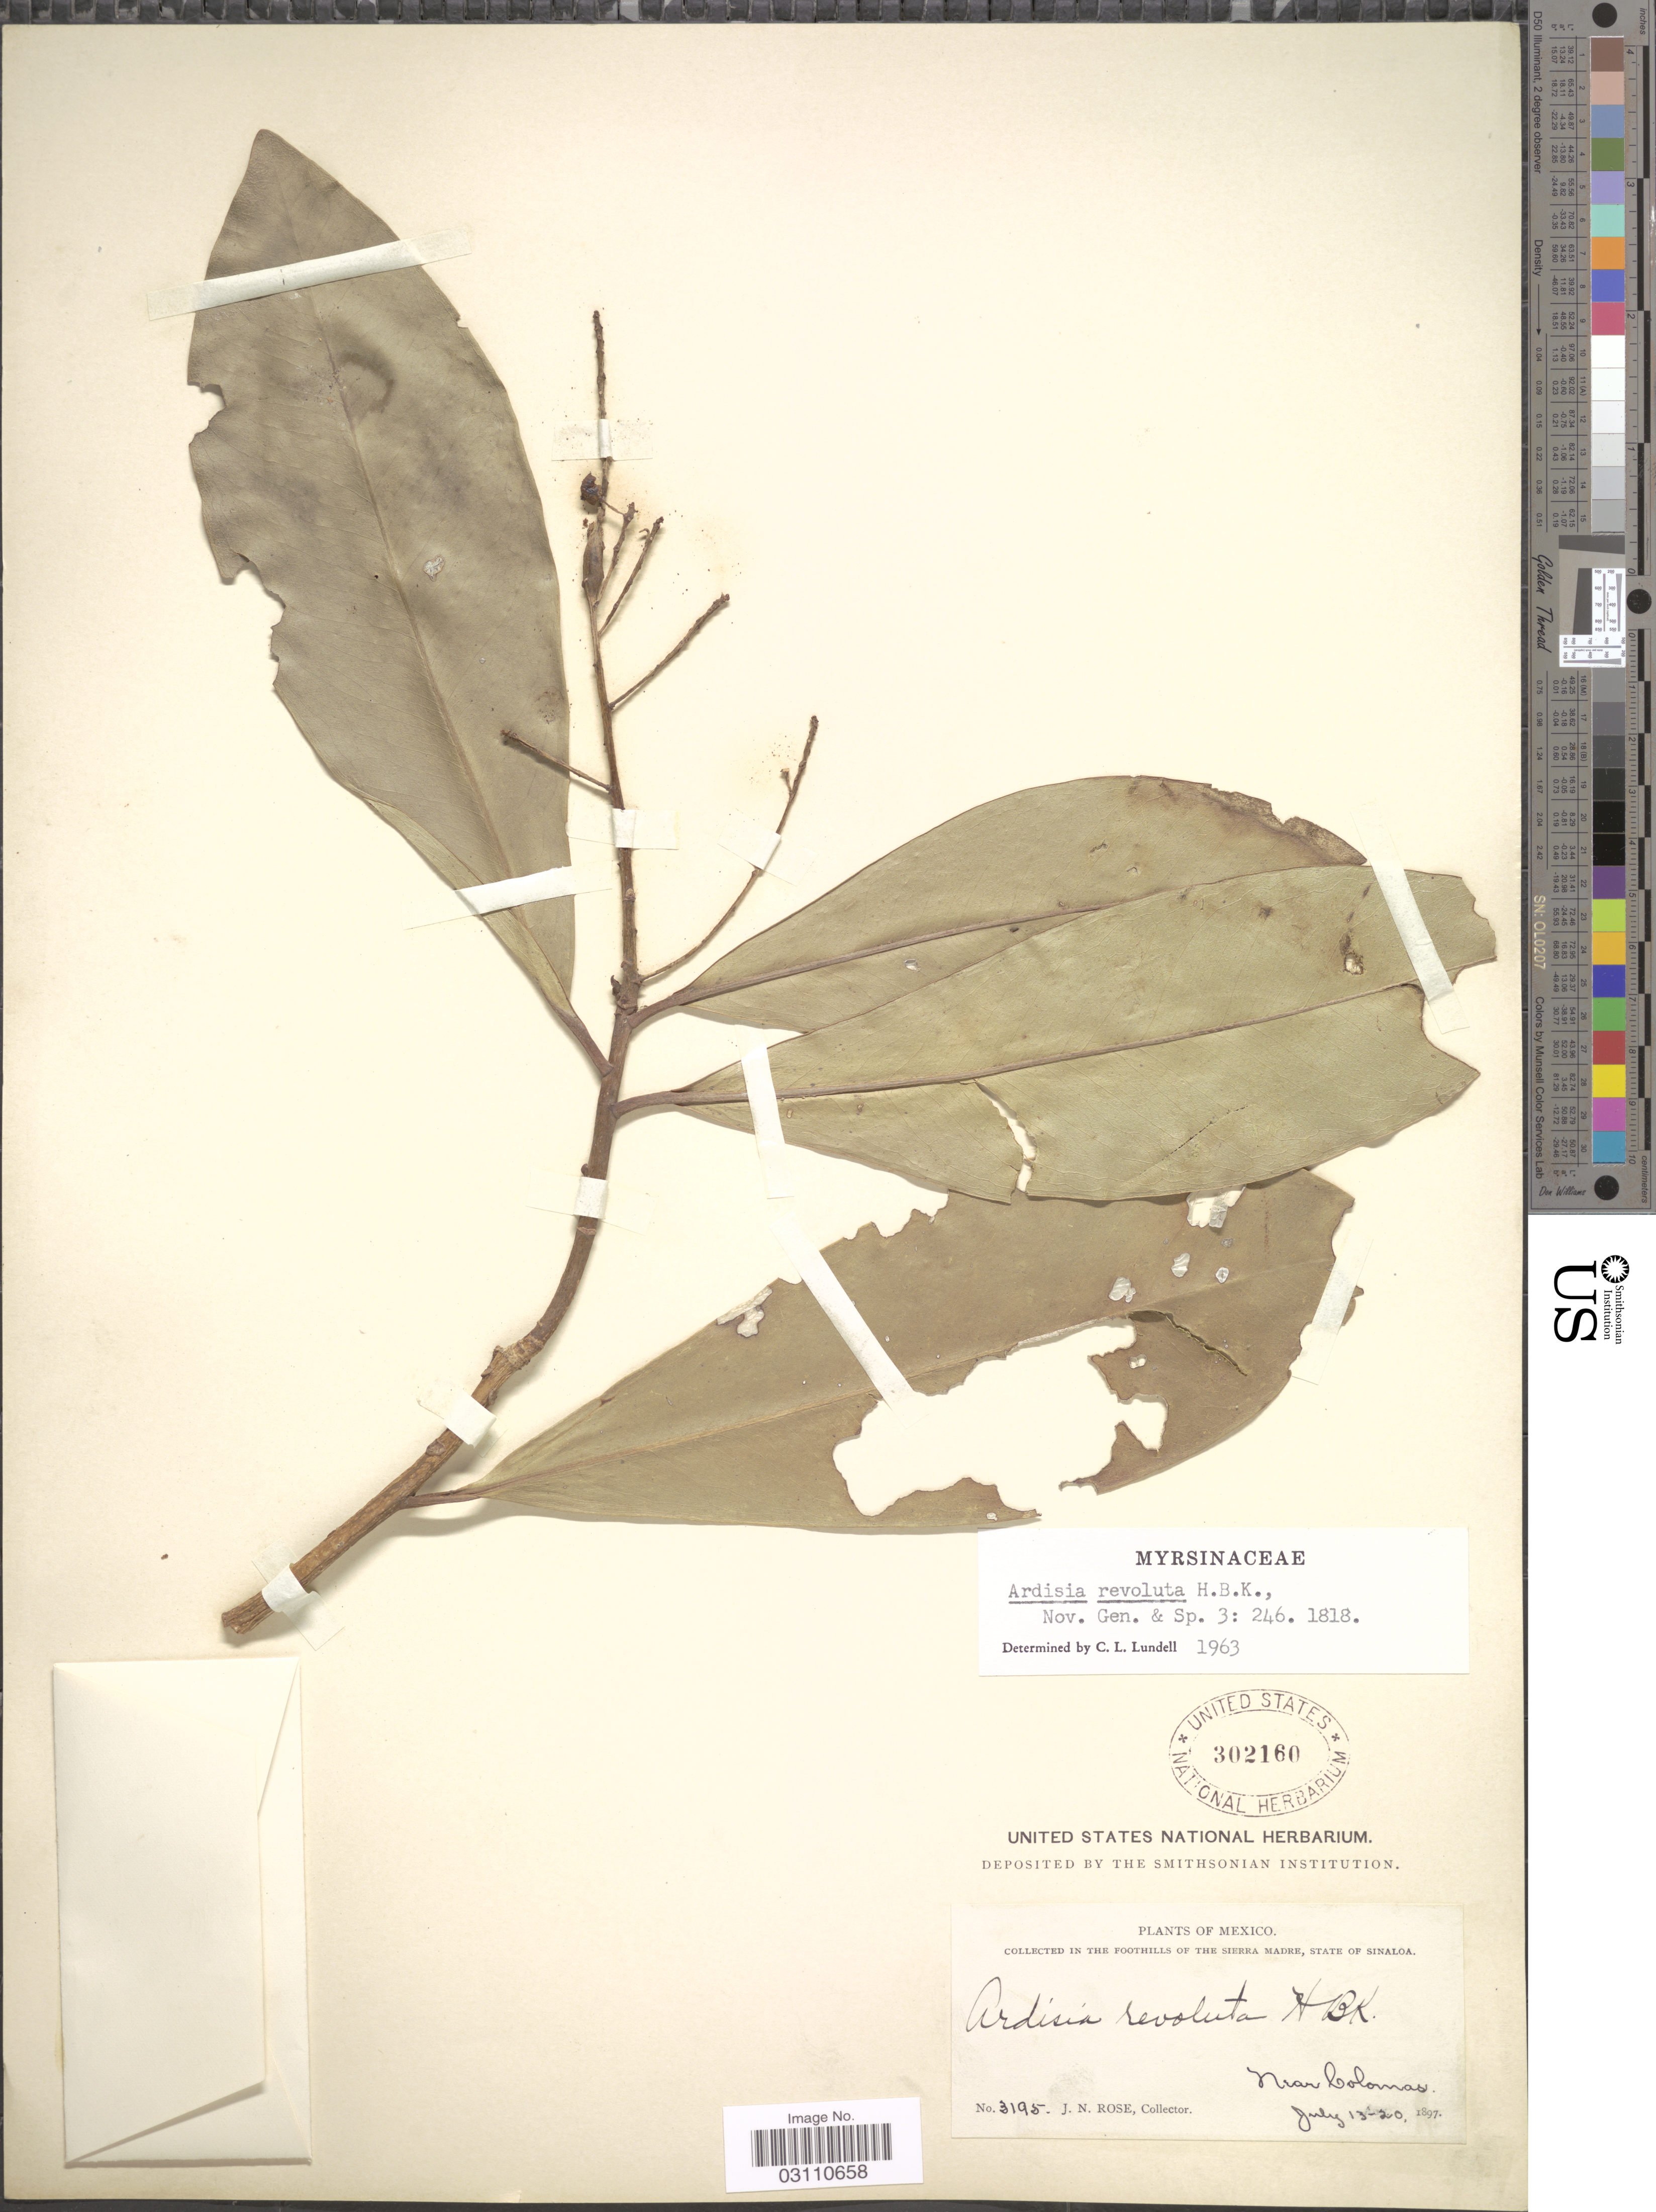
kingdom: Plantae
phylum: Tracheophyta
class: Magnoliopsida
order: Ericales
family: Primulaceae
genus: Ardisia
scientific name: Ardisia revoluta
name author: Kunth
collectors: J. N. Rose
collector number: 3195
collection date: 1897-07-13/1897-07-20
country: Mexico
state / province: Sinaloa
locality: Collected in the foothills of the Sierra Madre. Near Colomas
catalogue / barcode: US 302160